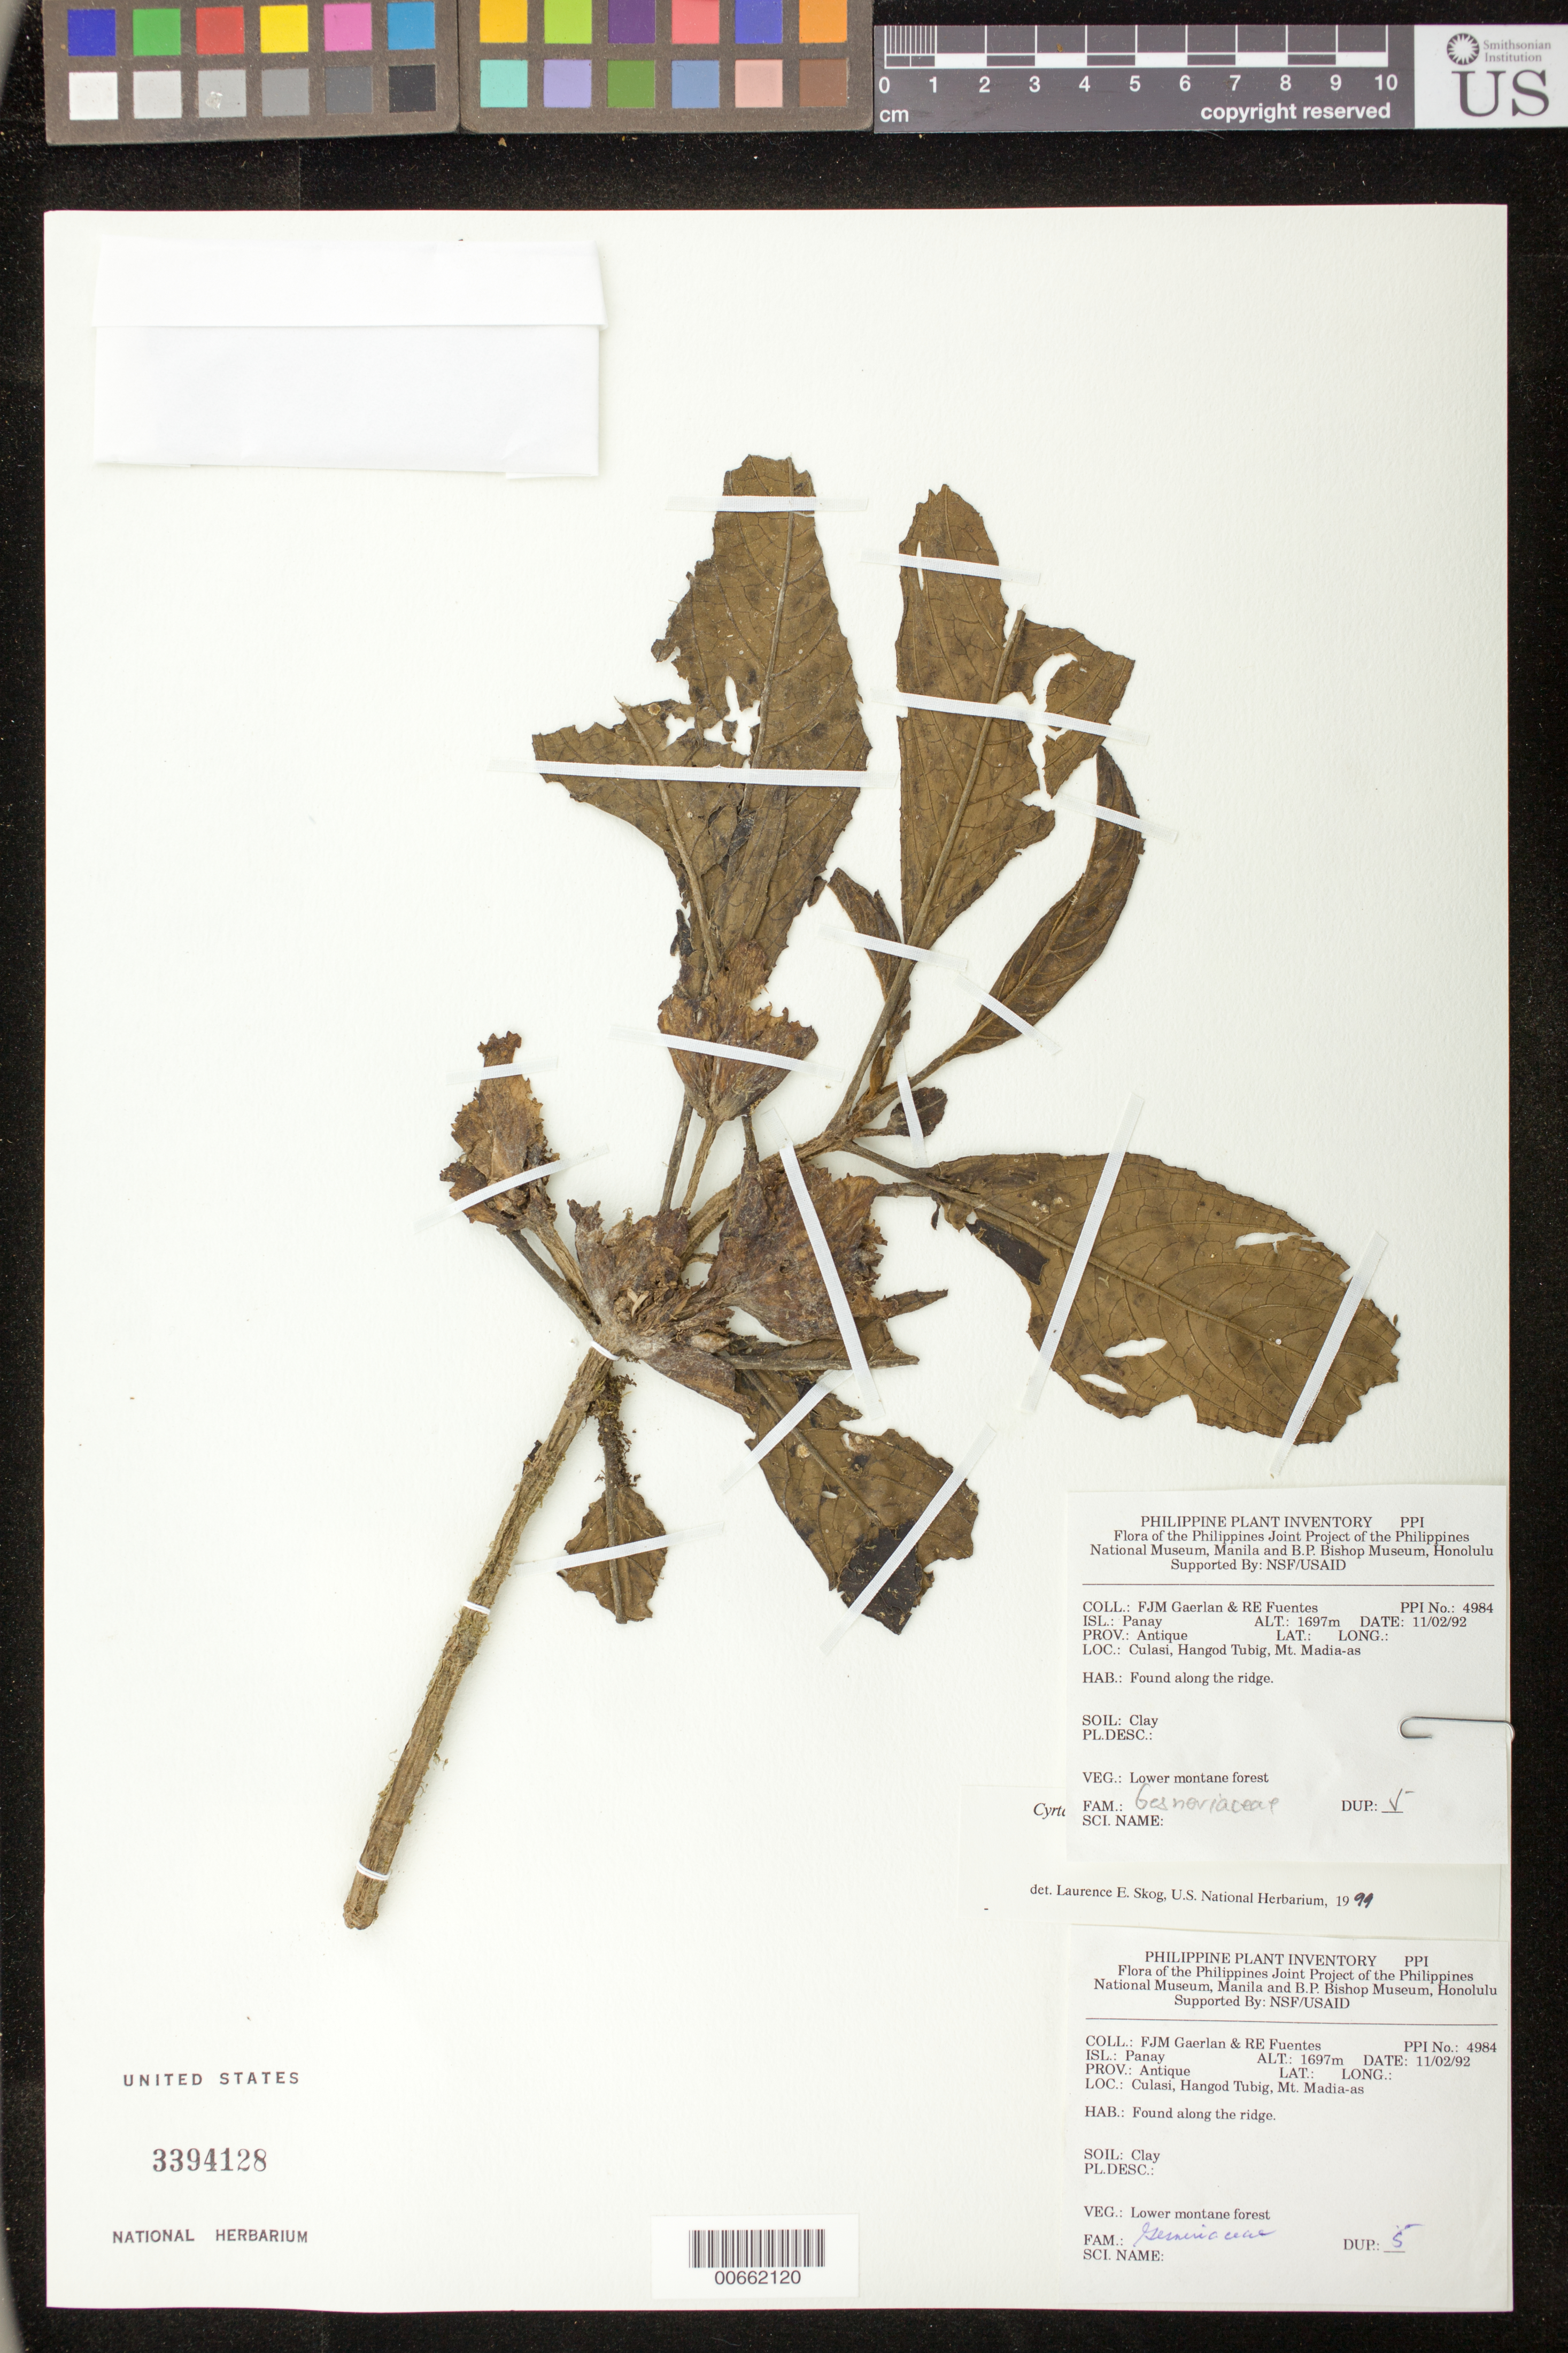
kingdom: Plantae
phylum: Tracheophyta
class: Magnoliopsida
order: Lamiales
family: Gesneriaceae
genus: Cyrtandra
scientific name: Cyrtandra sp.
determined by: Skog, Laurence E.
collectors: F. Gaerlan & R. Fuentes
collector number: PPI No. 4984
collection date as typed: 11 Feb 1992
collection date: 1992-02-11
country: Philippines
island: Panay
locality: Prov. Antique; Culasi, Hangod Tubig, Mt. Madias-as; found along the ridge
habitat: Lower montane forest; soil: clay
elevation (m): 1697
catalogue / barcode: US 3394128